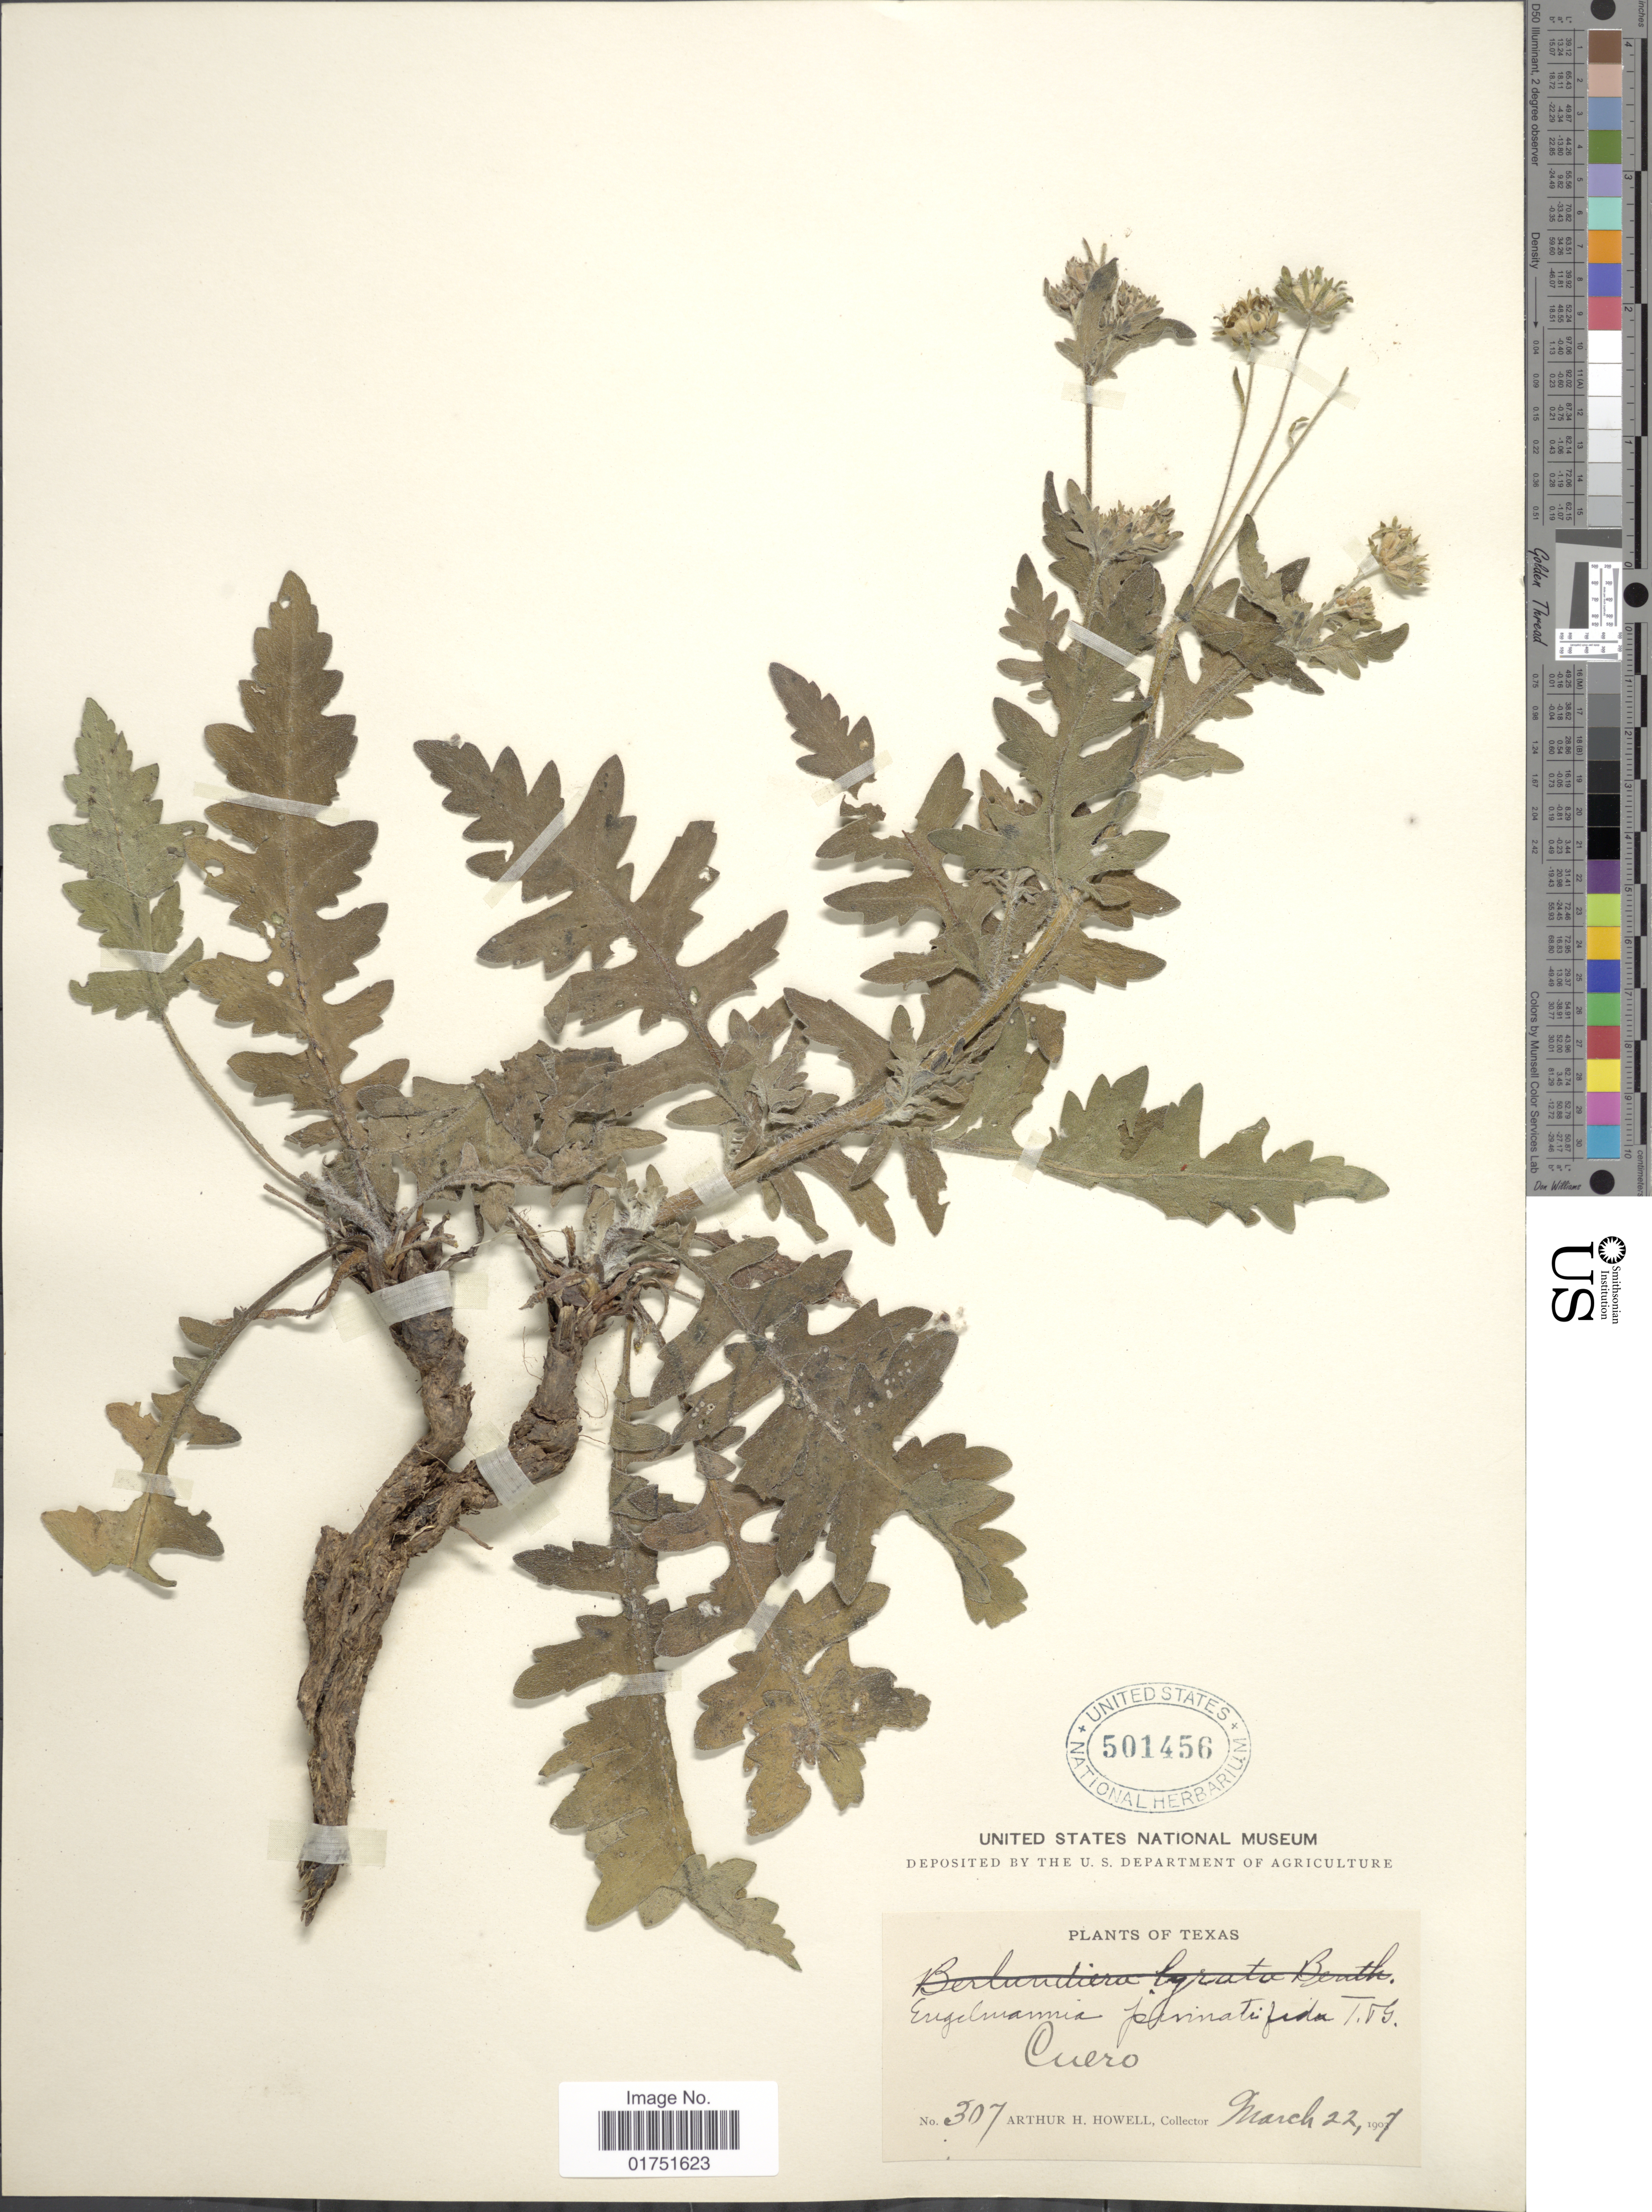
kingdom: Plantae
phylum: Tracheophyta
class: Magnoliopsida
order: Asterales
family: Asteraceae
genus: Engelmannia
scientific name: Engelmannia pinnatifida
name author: Torr. & A. Gray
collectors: A. H. Howell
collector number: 307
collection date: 1907-03-22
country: United States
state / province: Texas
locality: Cuero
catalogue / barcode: US 501456